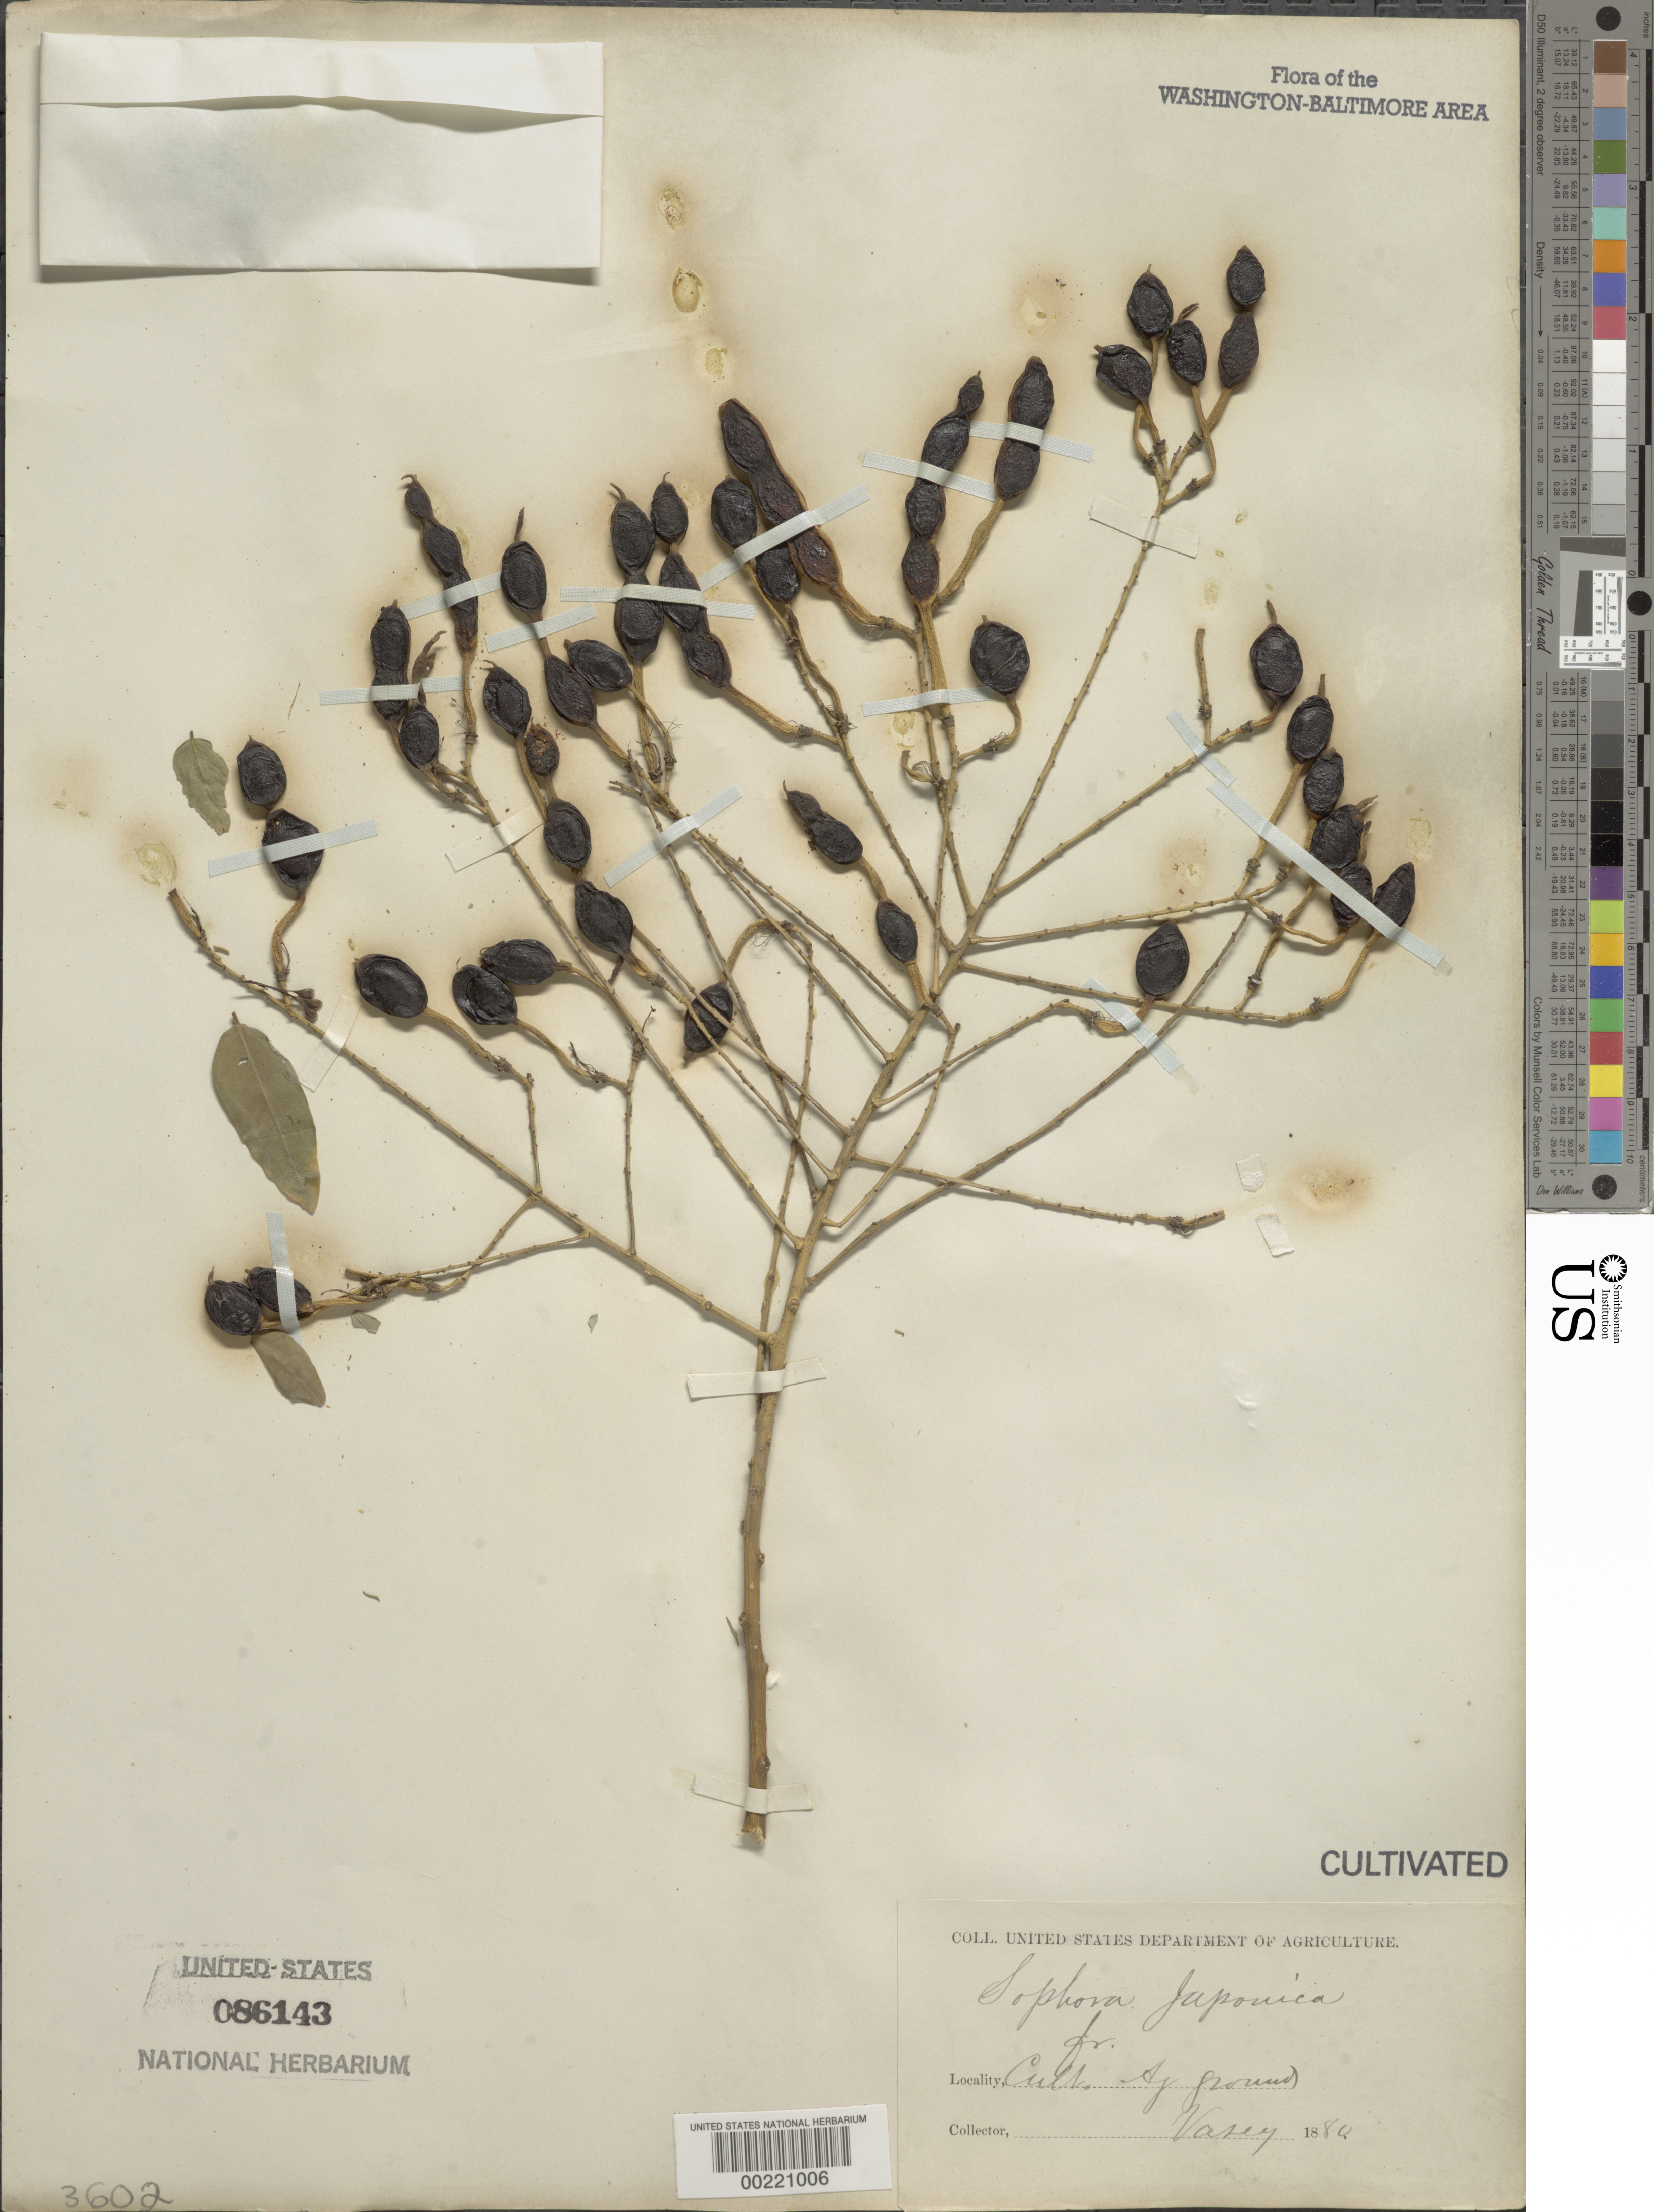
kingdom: Plantae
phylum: Tracheophyta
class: Magnoliopsida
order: Fabales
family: Fabaceae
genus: Sophora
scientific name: Sophora japonica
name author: L.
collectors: G. R. Vasey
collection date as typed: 1880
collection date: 1880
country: United States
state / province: District of Columbia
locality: Department of Agriculture grounds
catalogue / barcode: US 86143